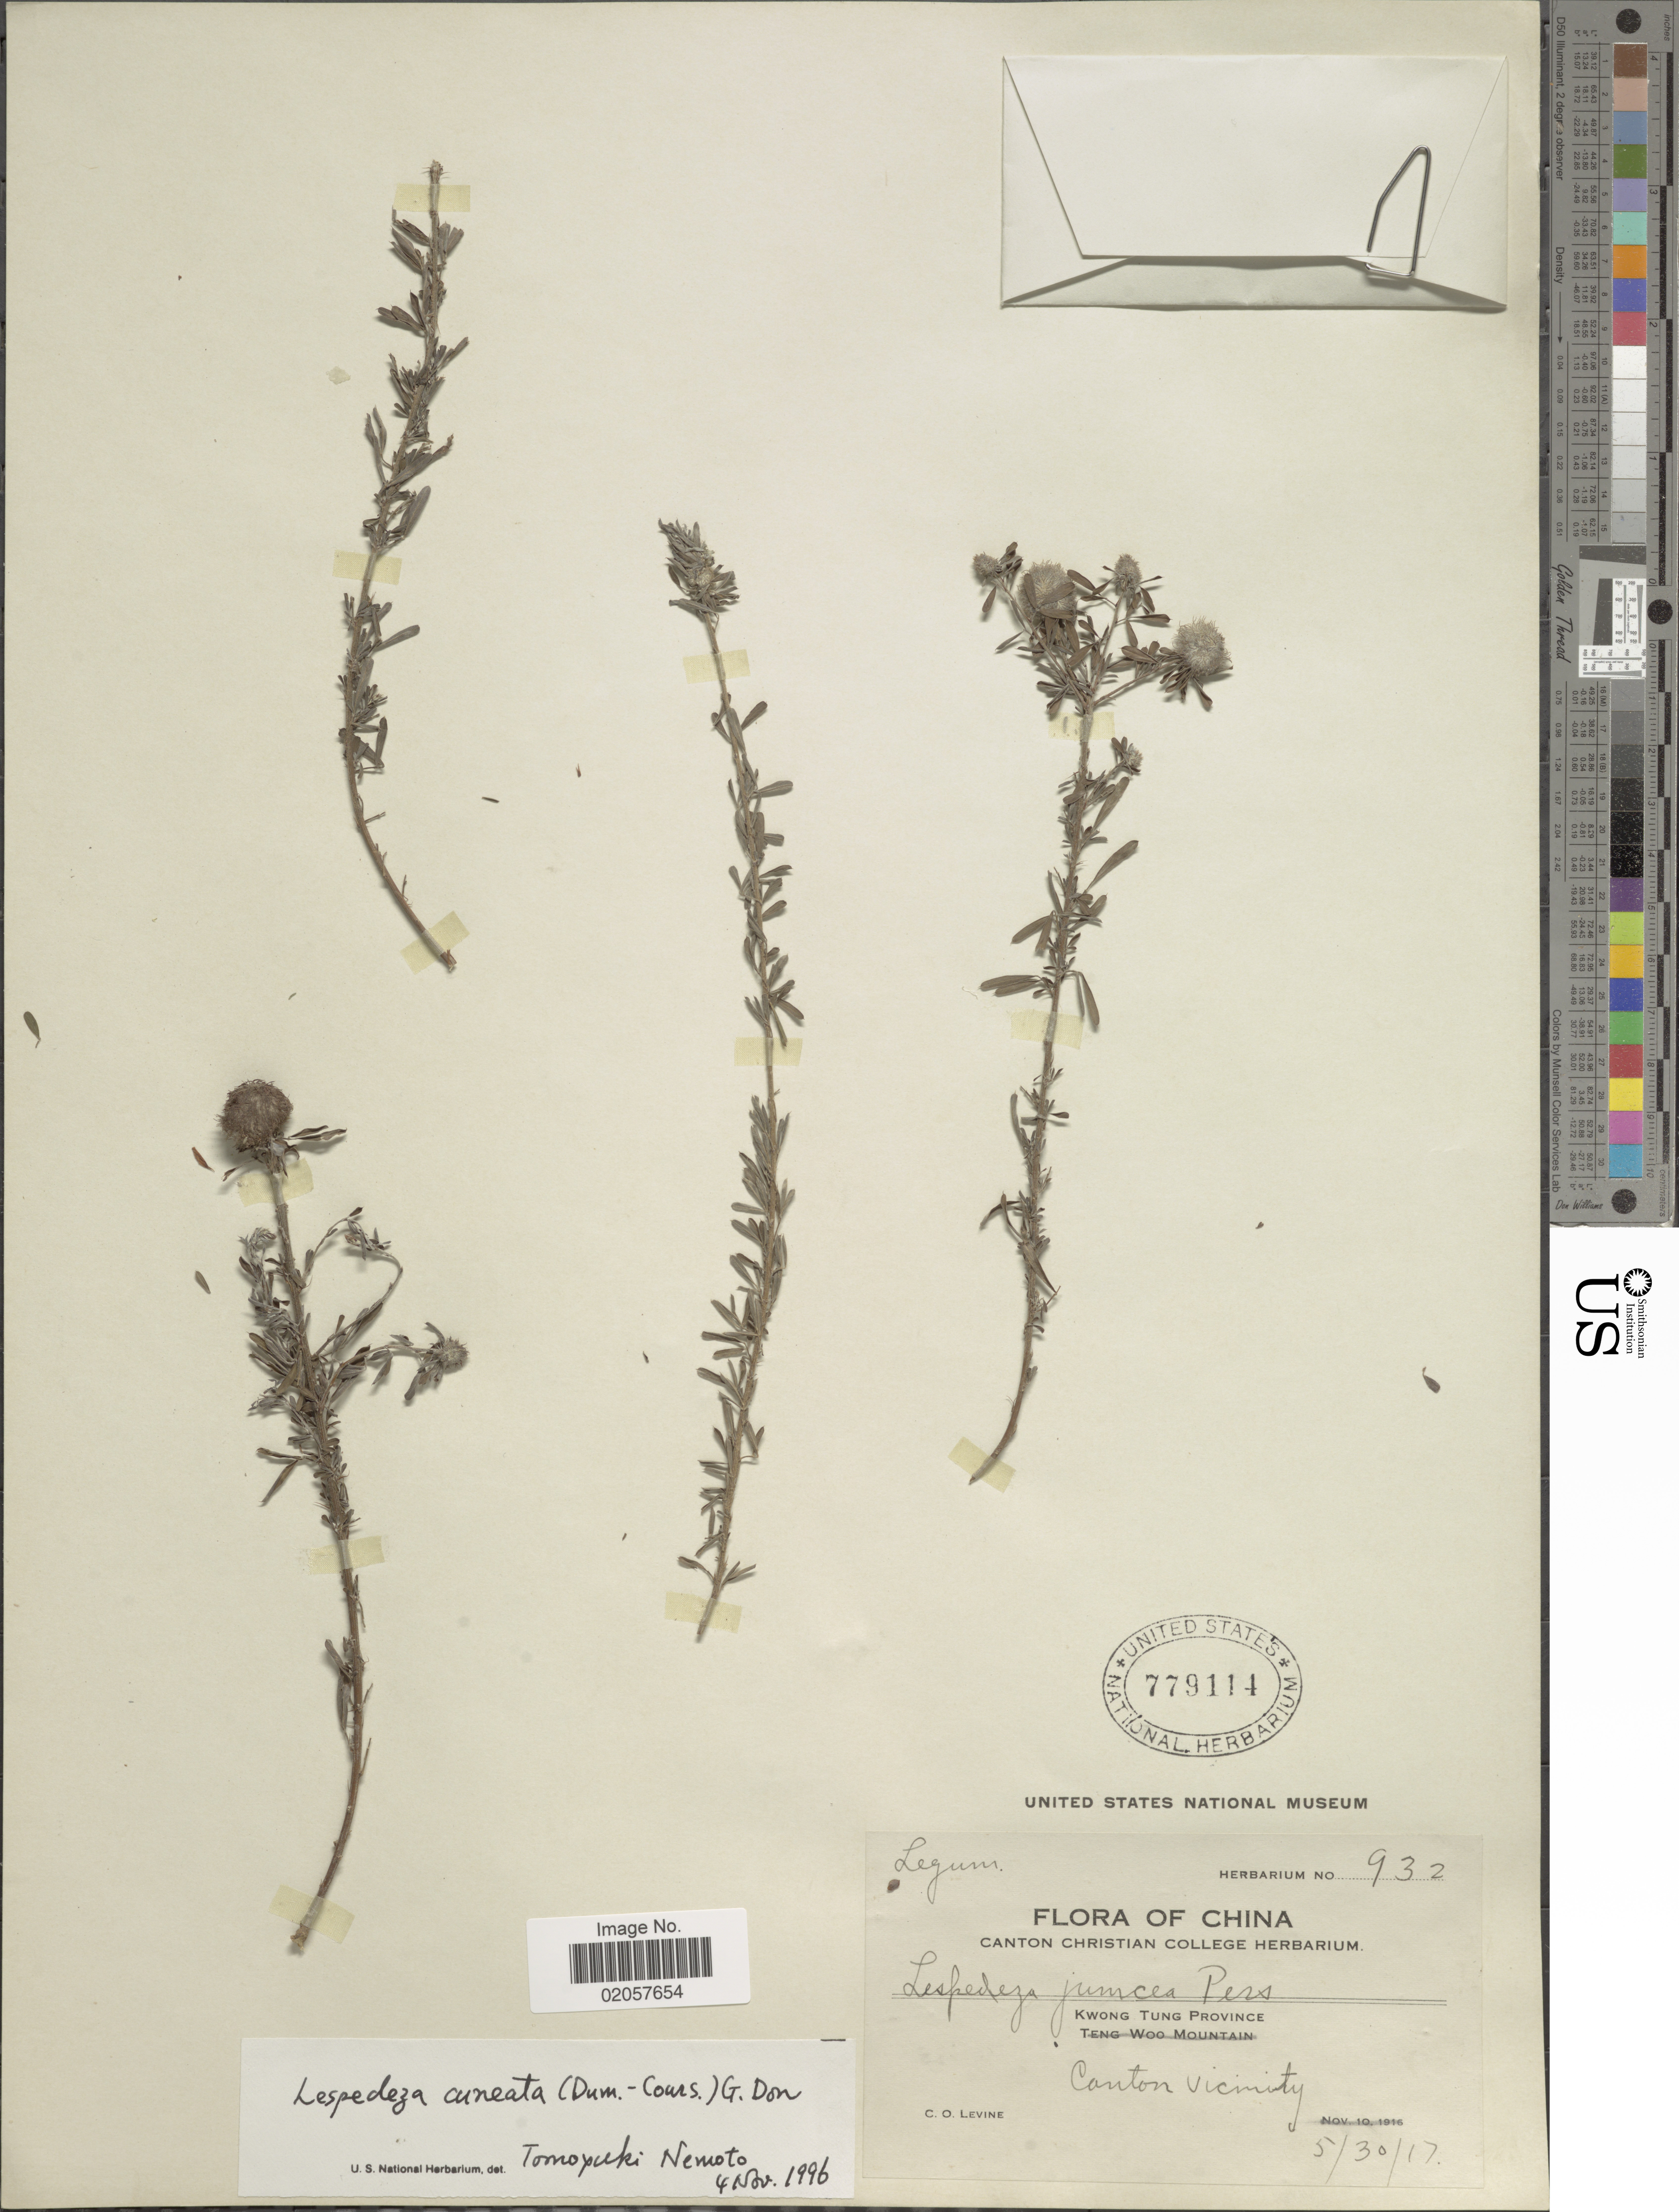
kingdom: Plantae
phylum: Tracheophyta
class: Magnoliopsida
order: Fabales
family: Fabaceae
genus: Lespedeza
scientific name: Lespedeza cuneata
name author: (Dum. Cours.) G. Don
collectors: C. O. Levine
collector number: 932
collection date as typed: Transcribed d/m/y: 30/5/17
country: China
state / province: Guangdong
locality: Kwong Tung Province, Canton Vicinity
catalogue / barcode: US 779114